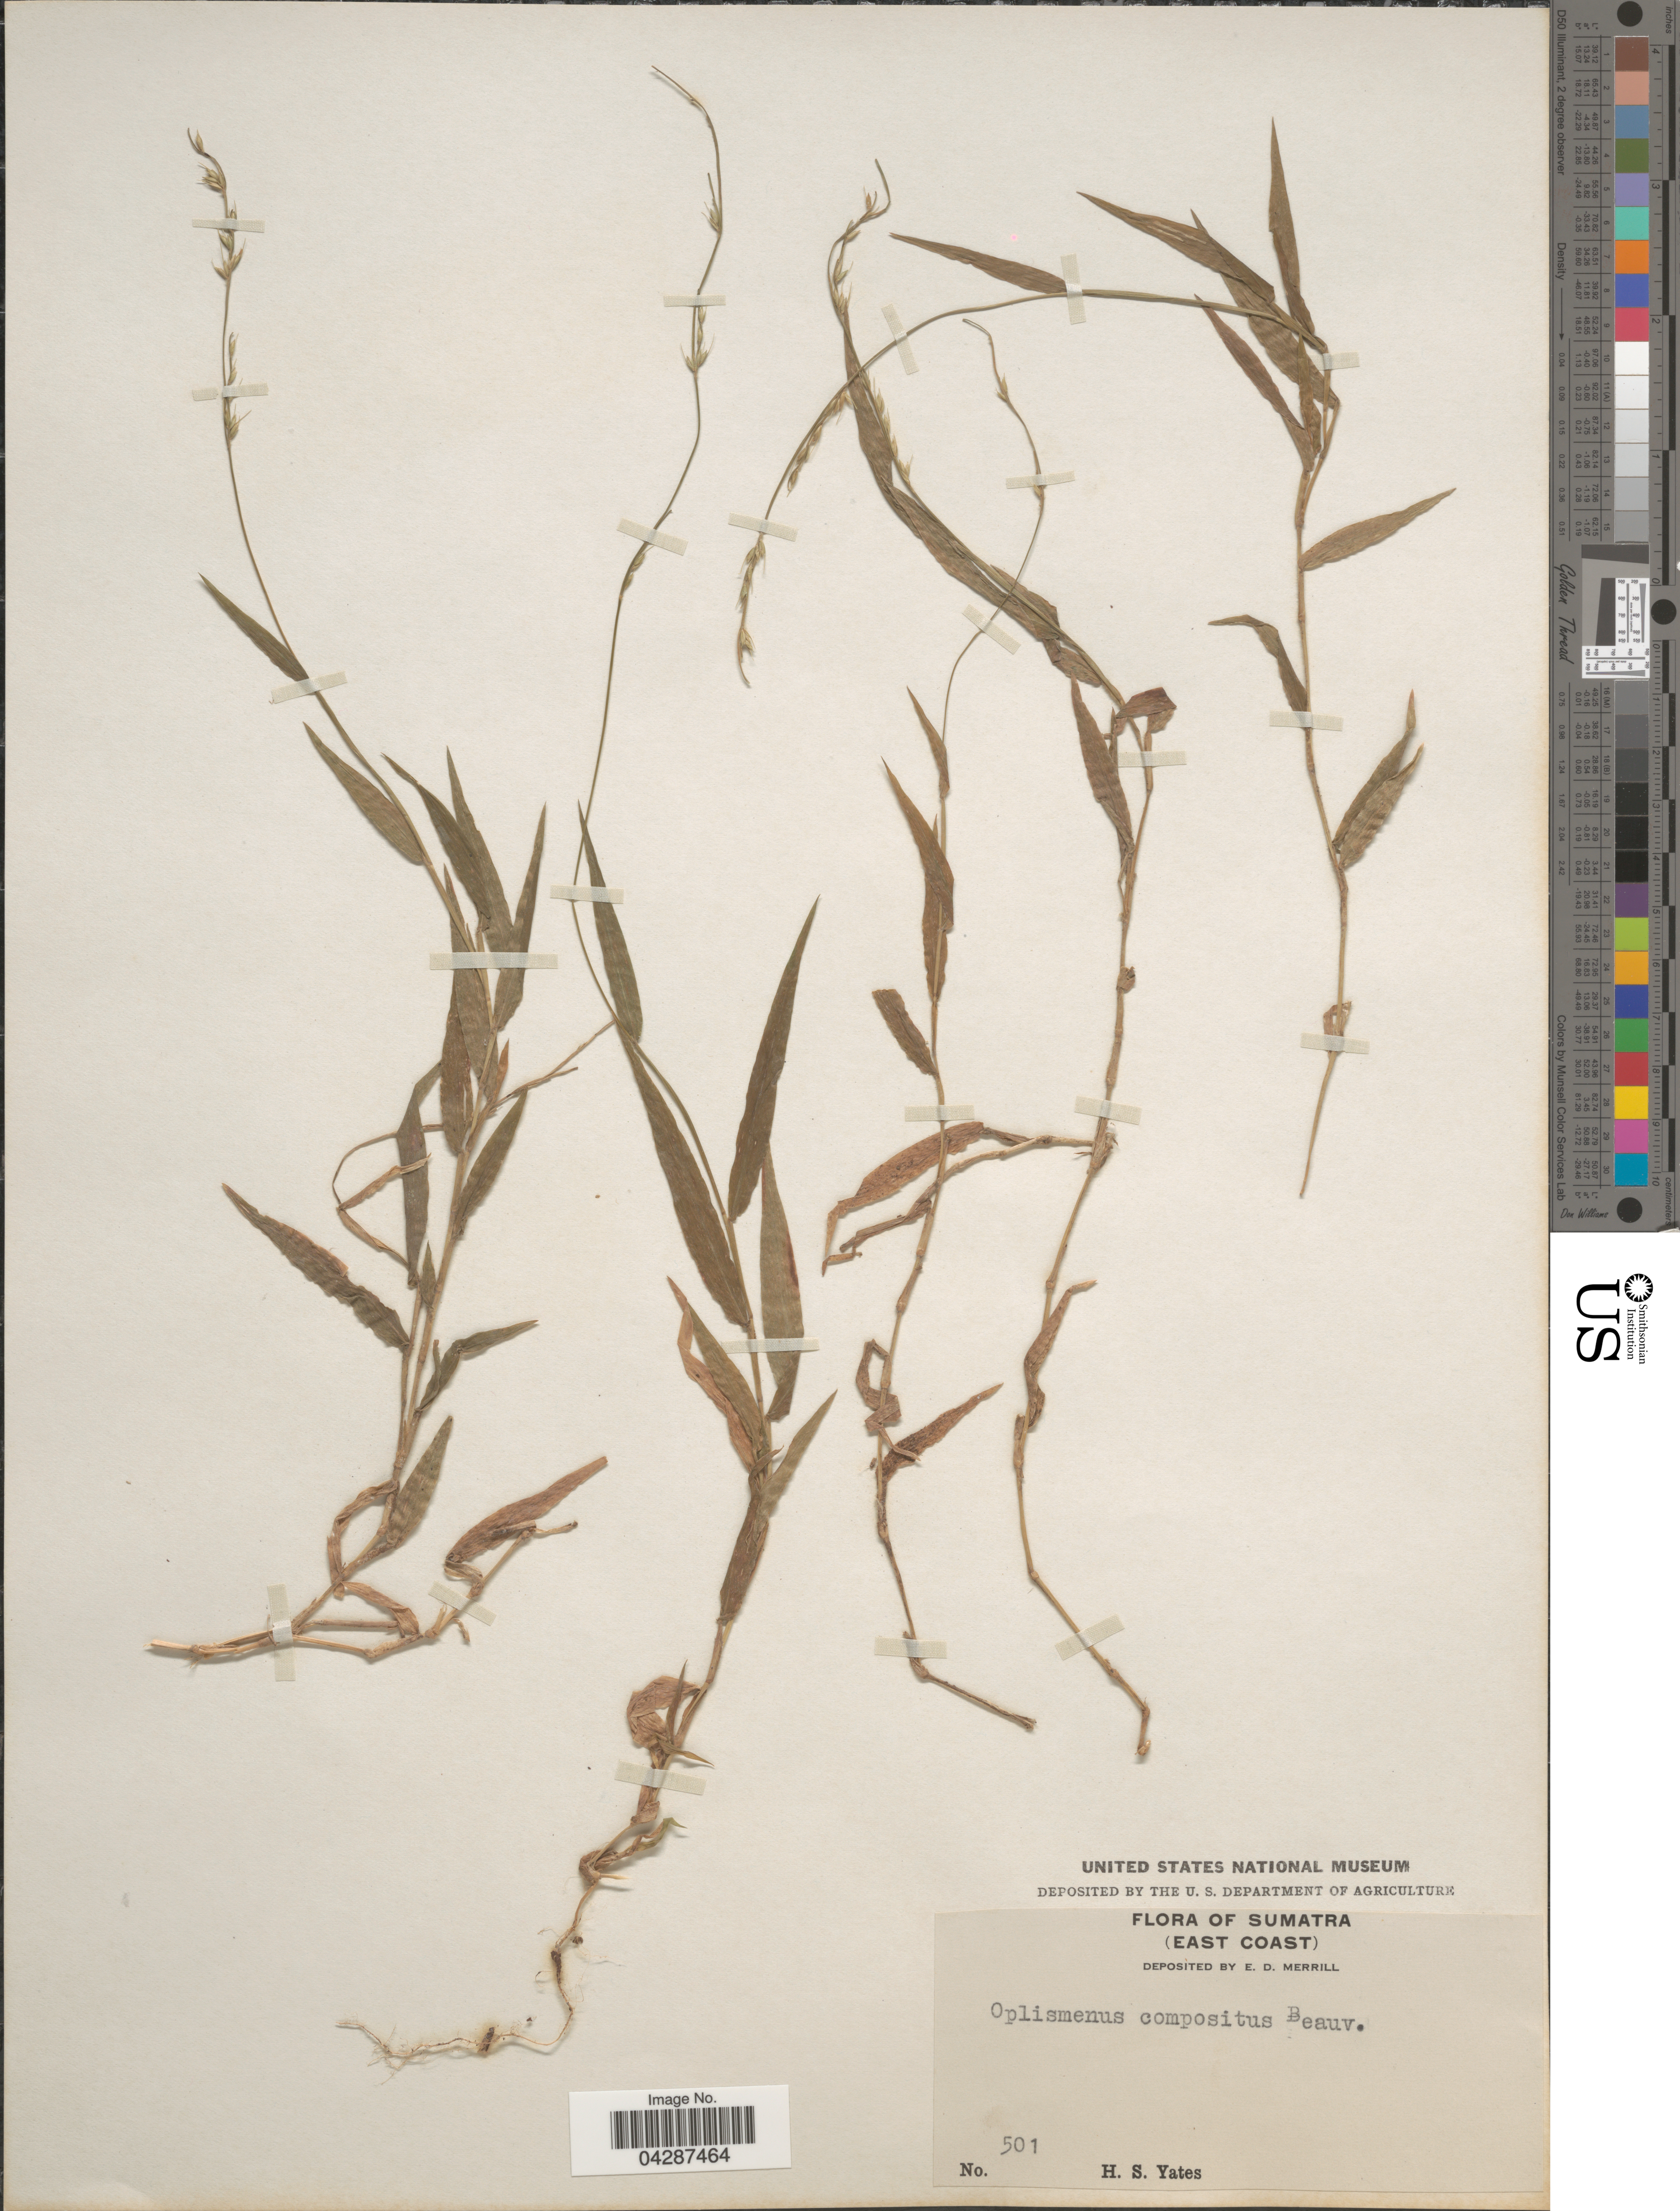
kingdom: Plantae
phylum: Tracheophyta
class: Liliopsida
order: Poales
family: Poaceae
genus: Oplismenus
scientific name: Oplismenus compositus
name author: (L.) P. Beauv.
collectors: H. S. Yates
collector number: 501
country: Indonesia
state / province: Sumatra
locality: (East Coast).